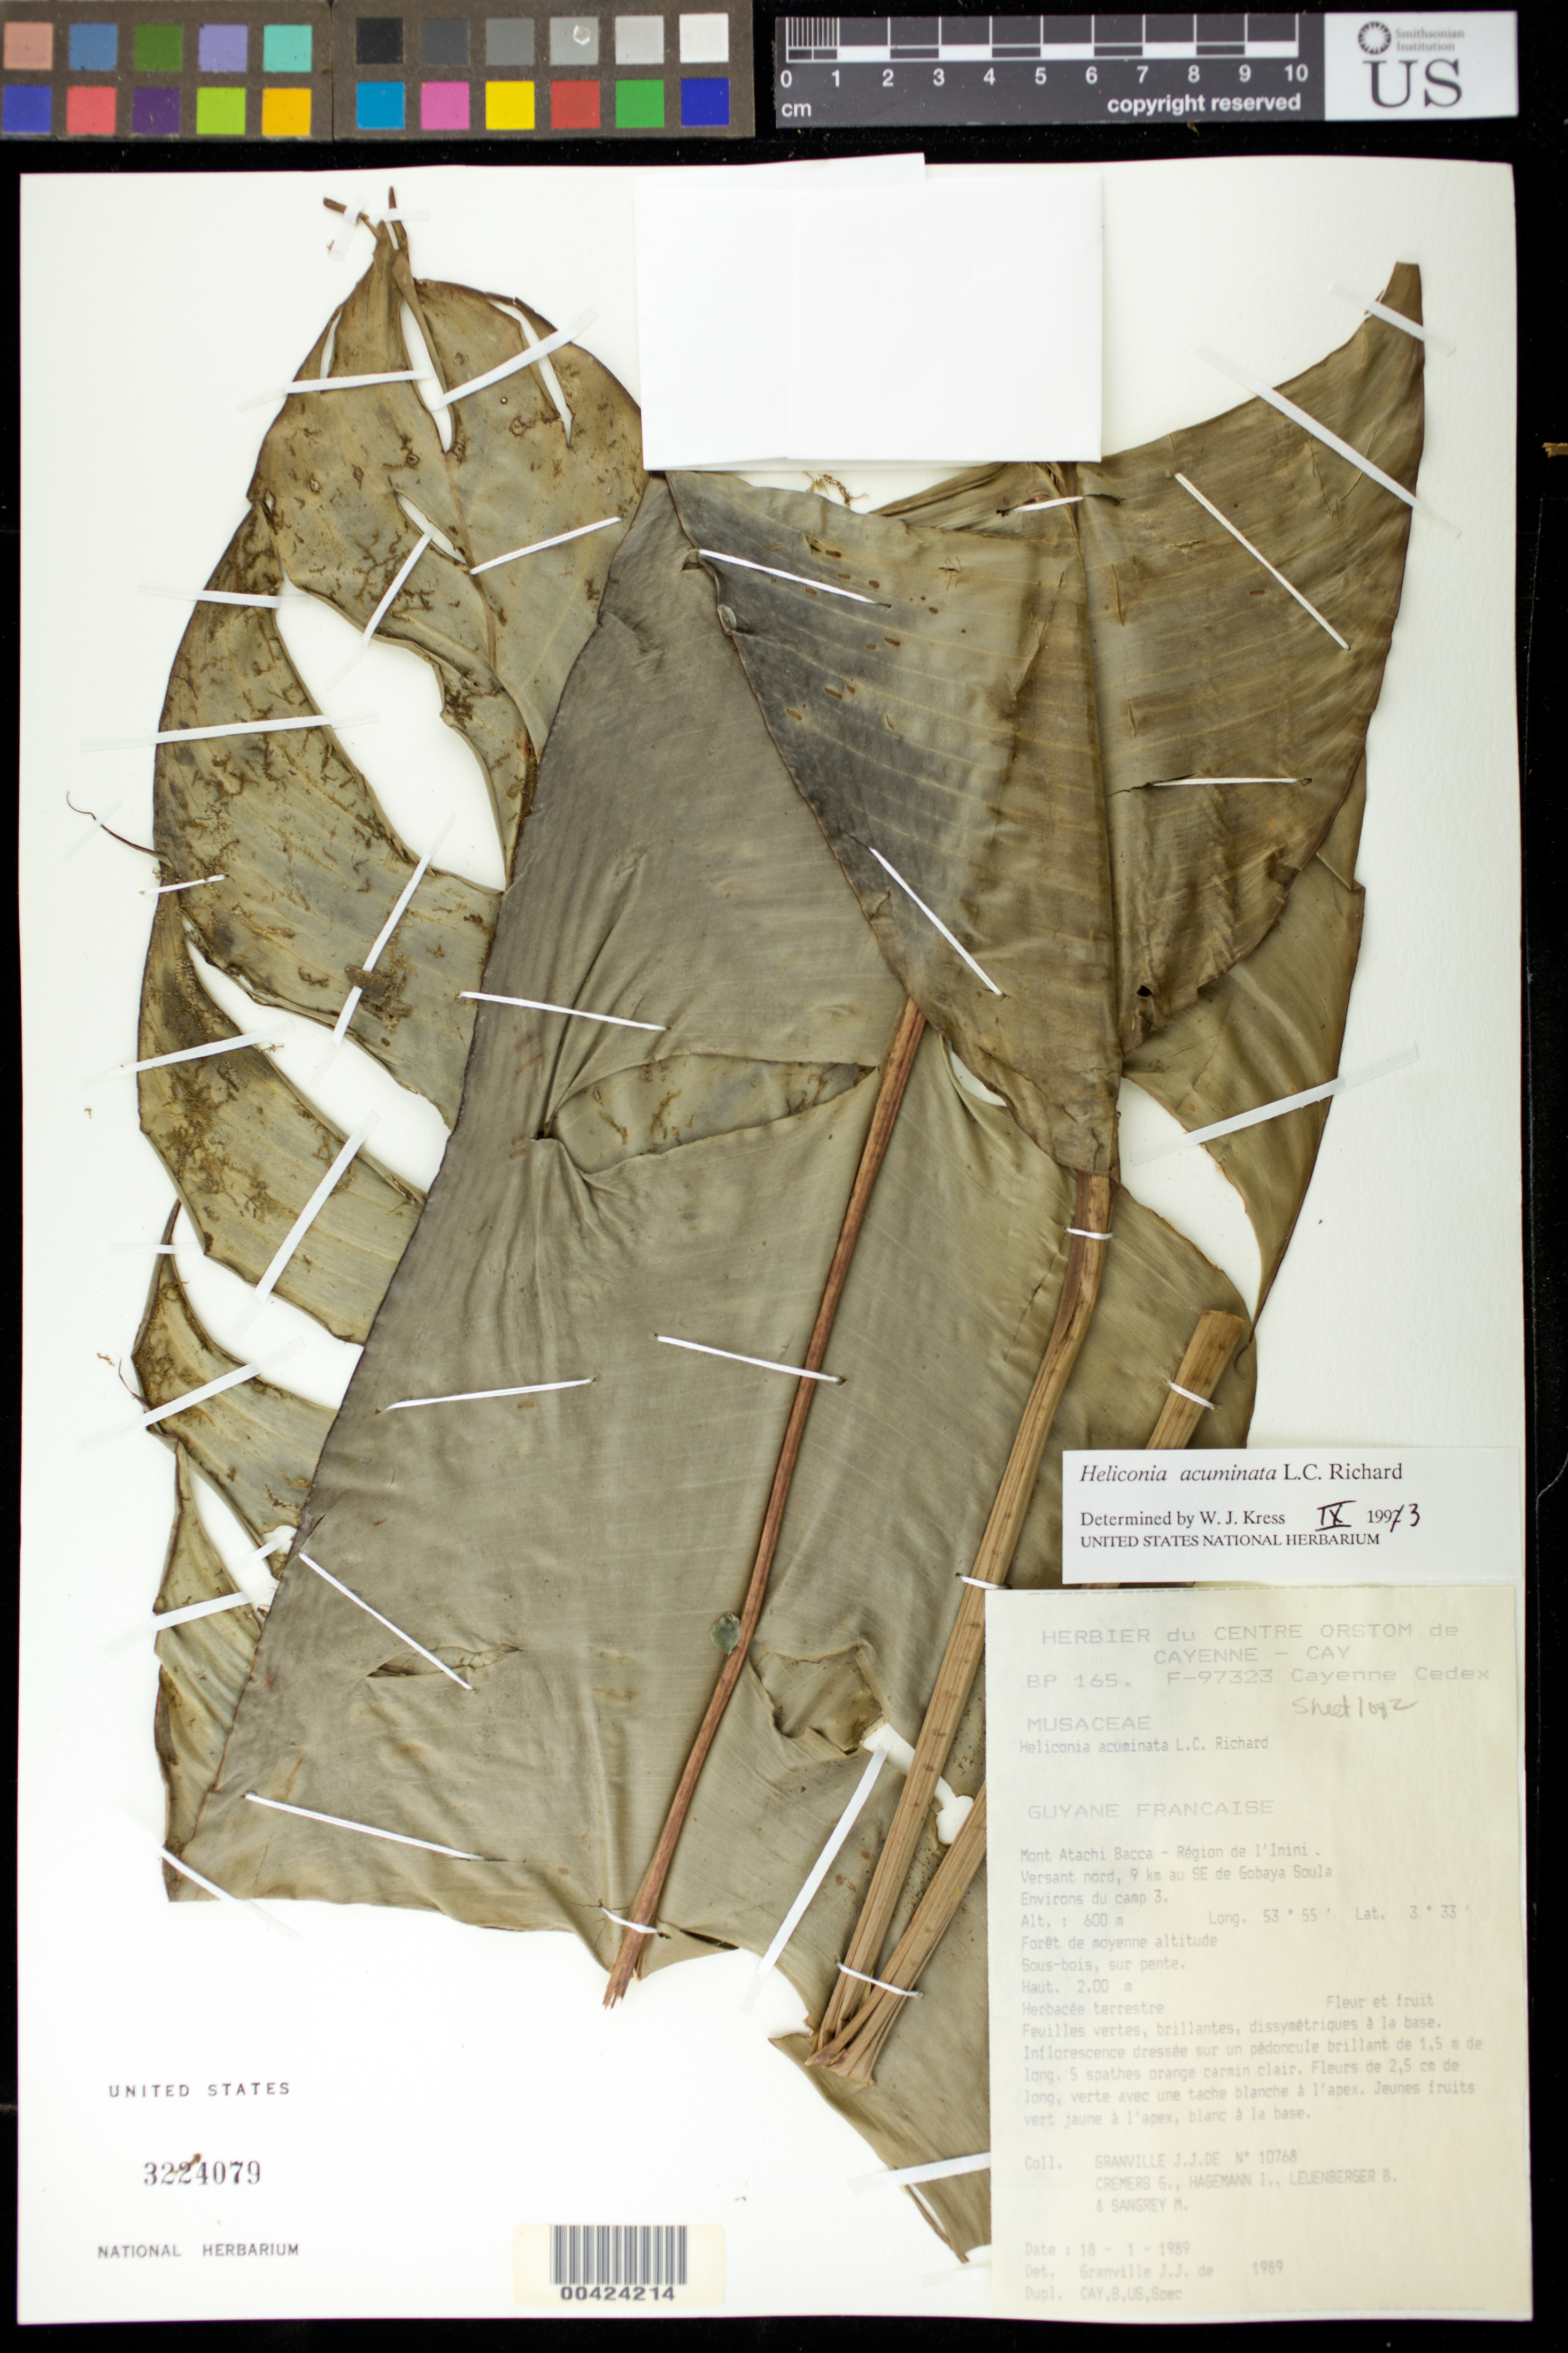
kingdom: Plantae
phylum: Tracheophyta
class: Liliopsida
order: Zingiberales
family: Heliconiaceae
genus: Heliconia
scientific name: Heliconia acuminata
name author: A. Rich.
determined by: Kress, W. J., (US), Smithsonian Institution - National Museum of Natural History (UNITED STATES)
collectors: J.-J. de Granville, G. Cremers, I. Hagemann, B. Leuenberger & M. S. Sangrey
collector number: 10768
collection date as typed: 18 Jan 1989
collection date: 1989-01-18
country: French Guiana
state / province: Saint-Laurent-du-Maroni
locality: Mont atachi bacca, 9 km se of goyaba soula. [in former inini arrondissement.]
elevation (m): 600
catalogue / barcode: US 3224079